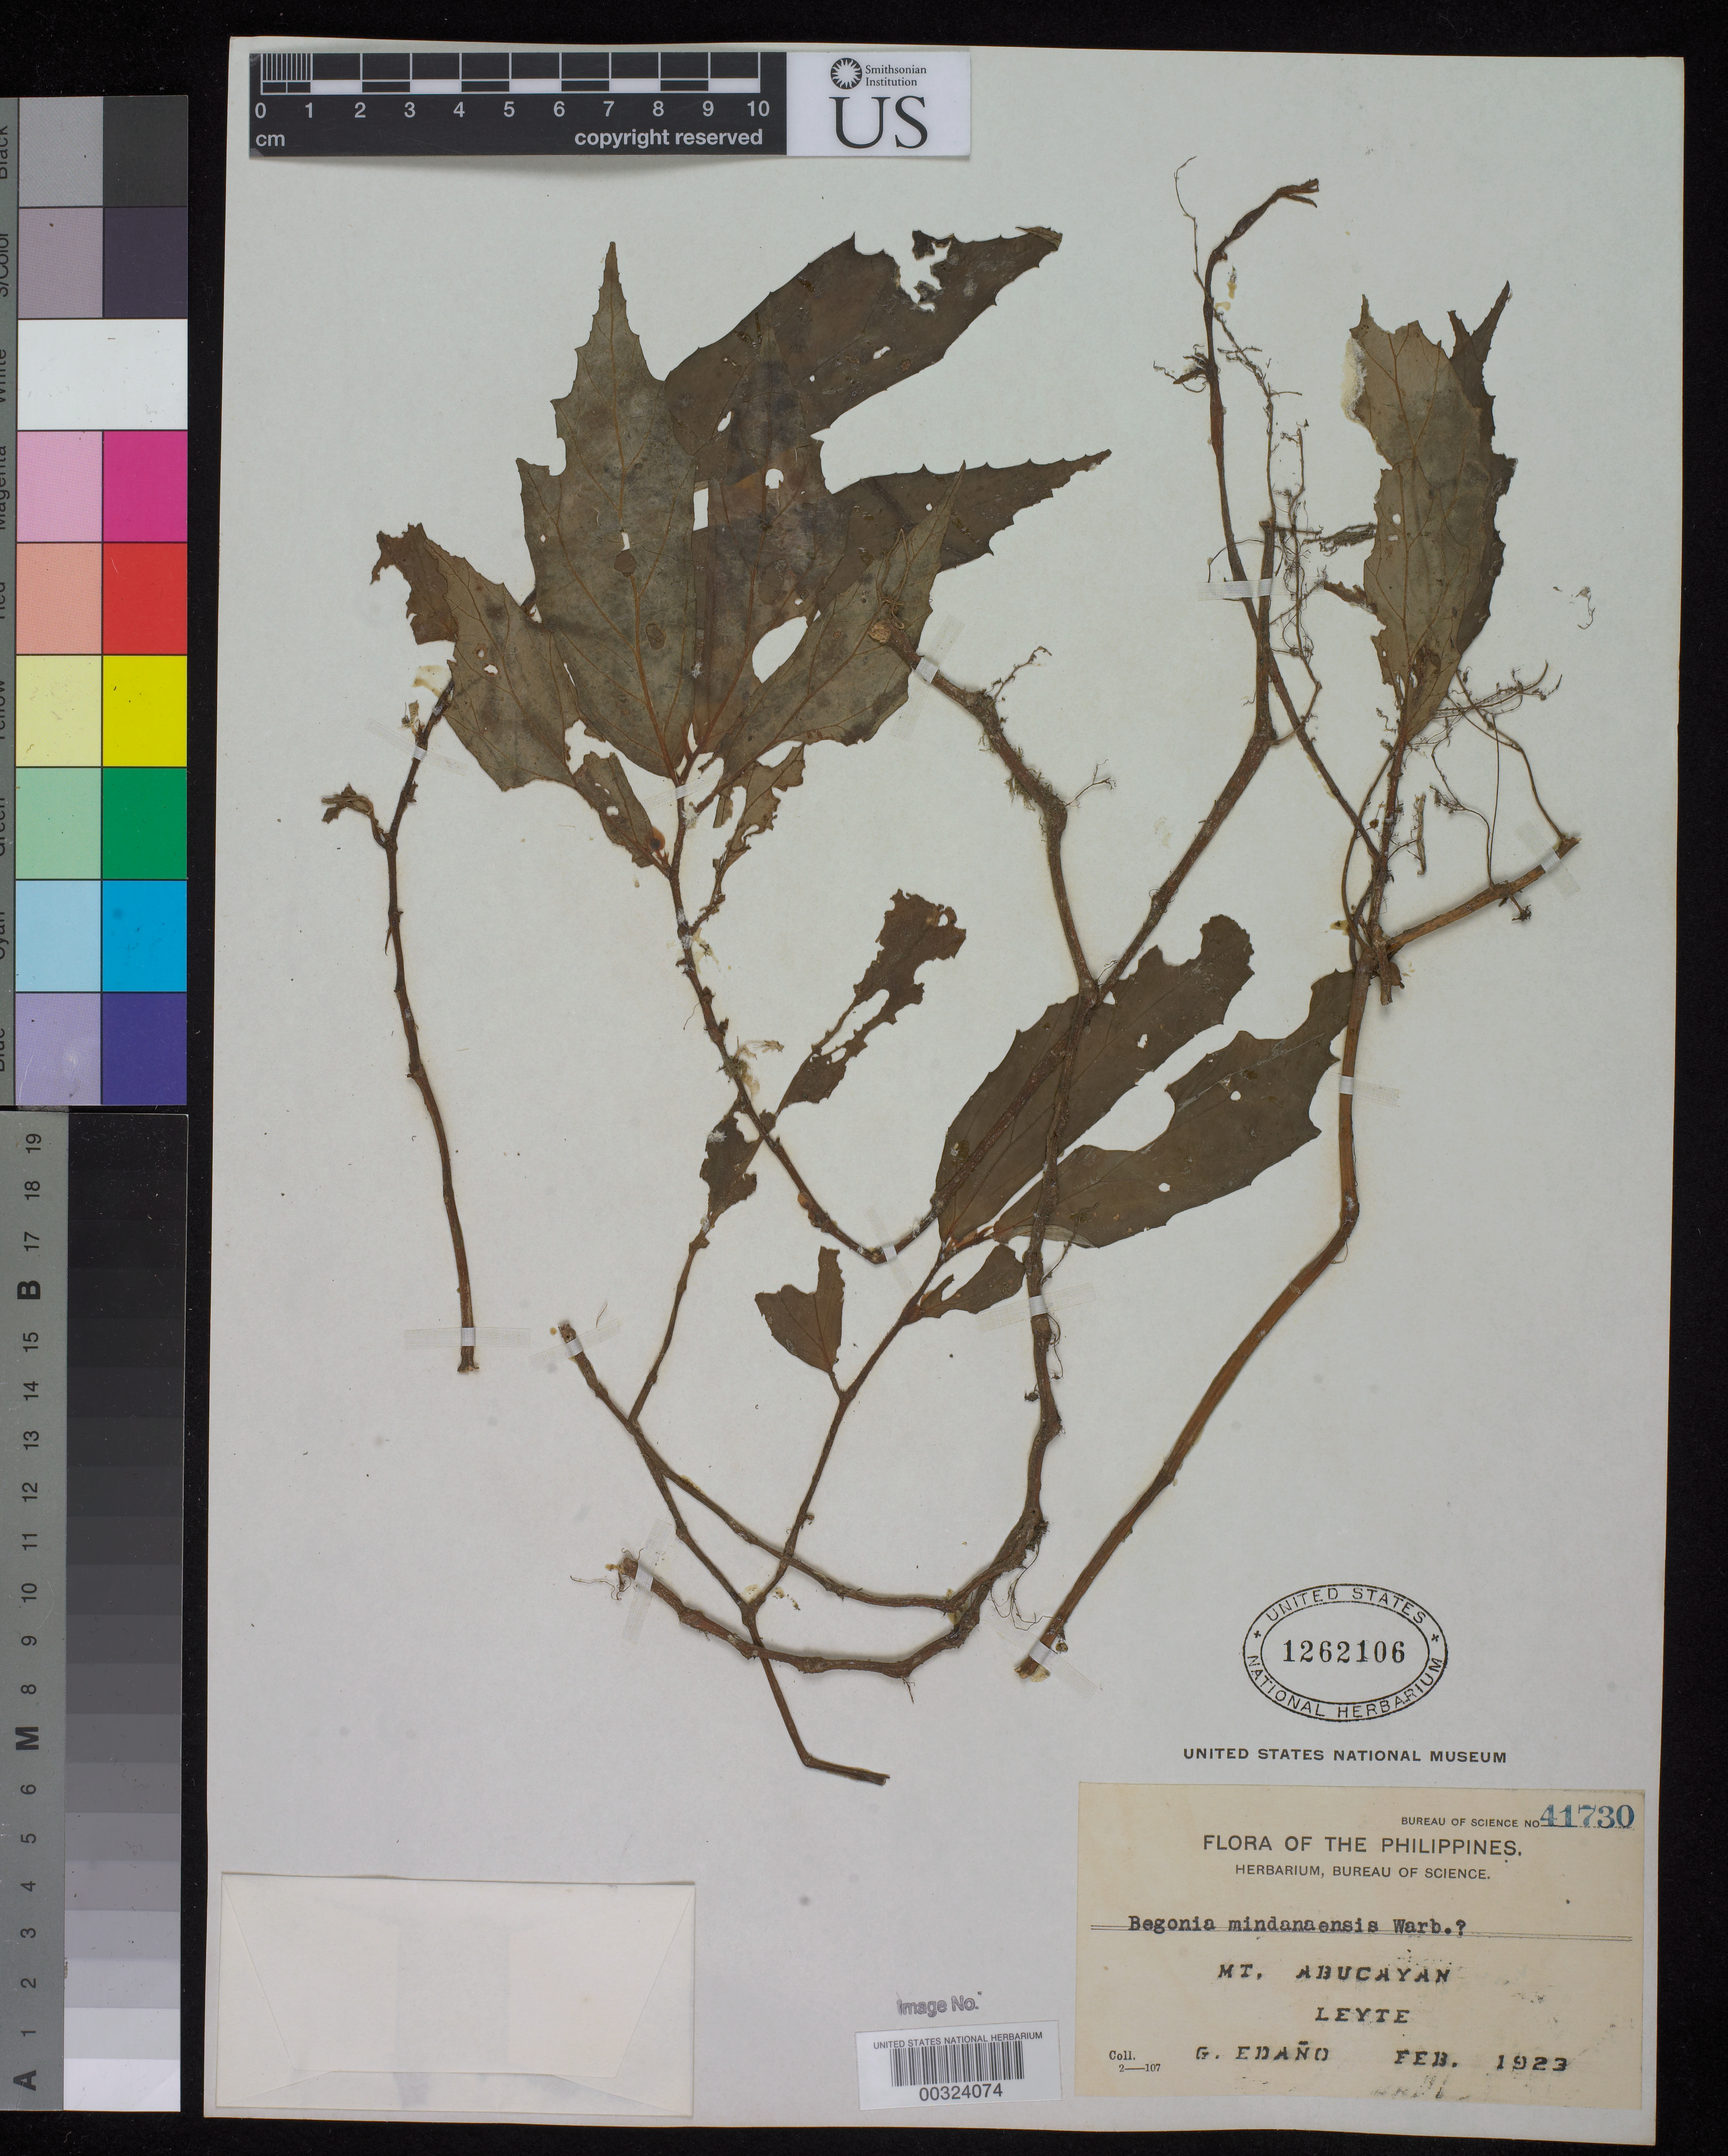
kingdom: Plantae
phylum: Tracheophyta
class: Magnoliopsida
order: Cucurbitales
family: Begoniaceae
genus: Begonia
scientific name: Begonia mindanaensis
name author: Warb.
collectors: G. E. Edaño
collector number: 41730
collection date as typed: Feb 1923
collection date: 1923-02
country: Philippines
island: Leyte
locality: Mt. abucayan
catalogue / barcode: US 1262106